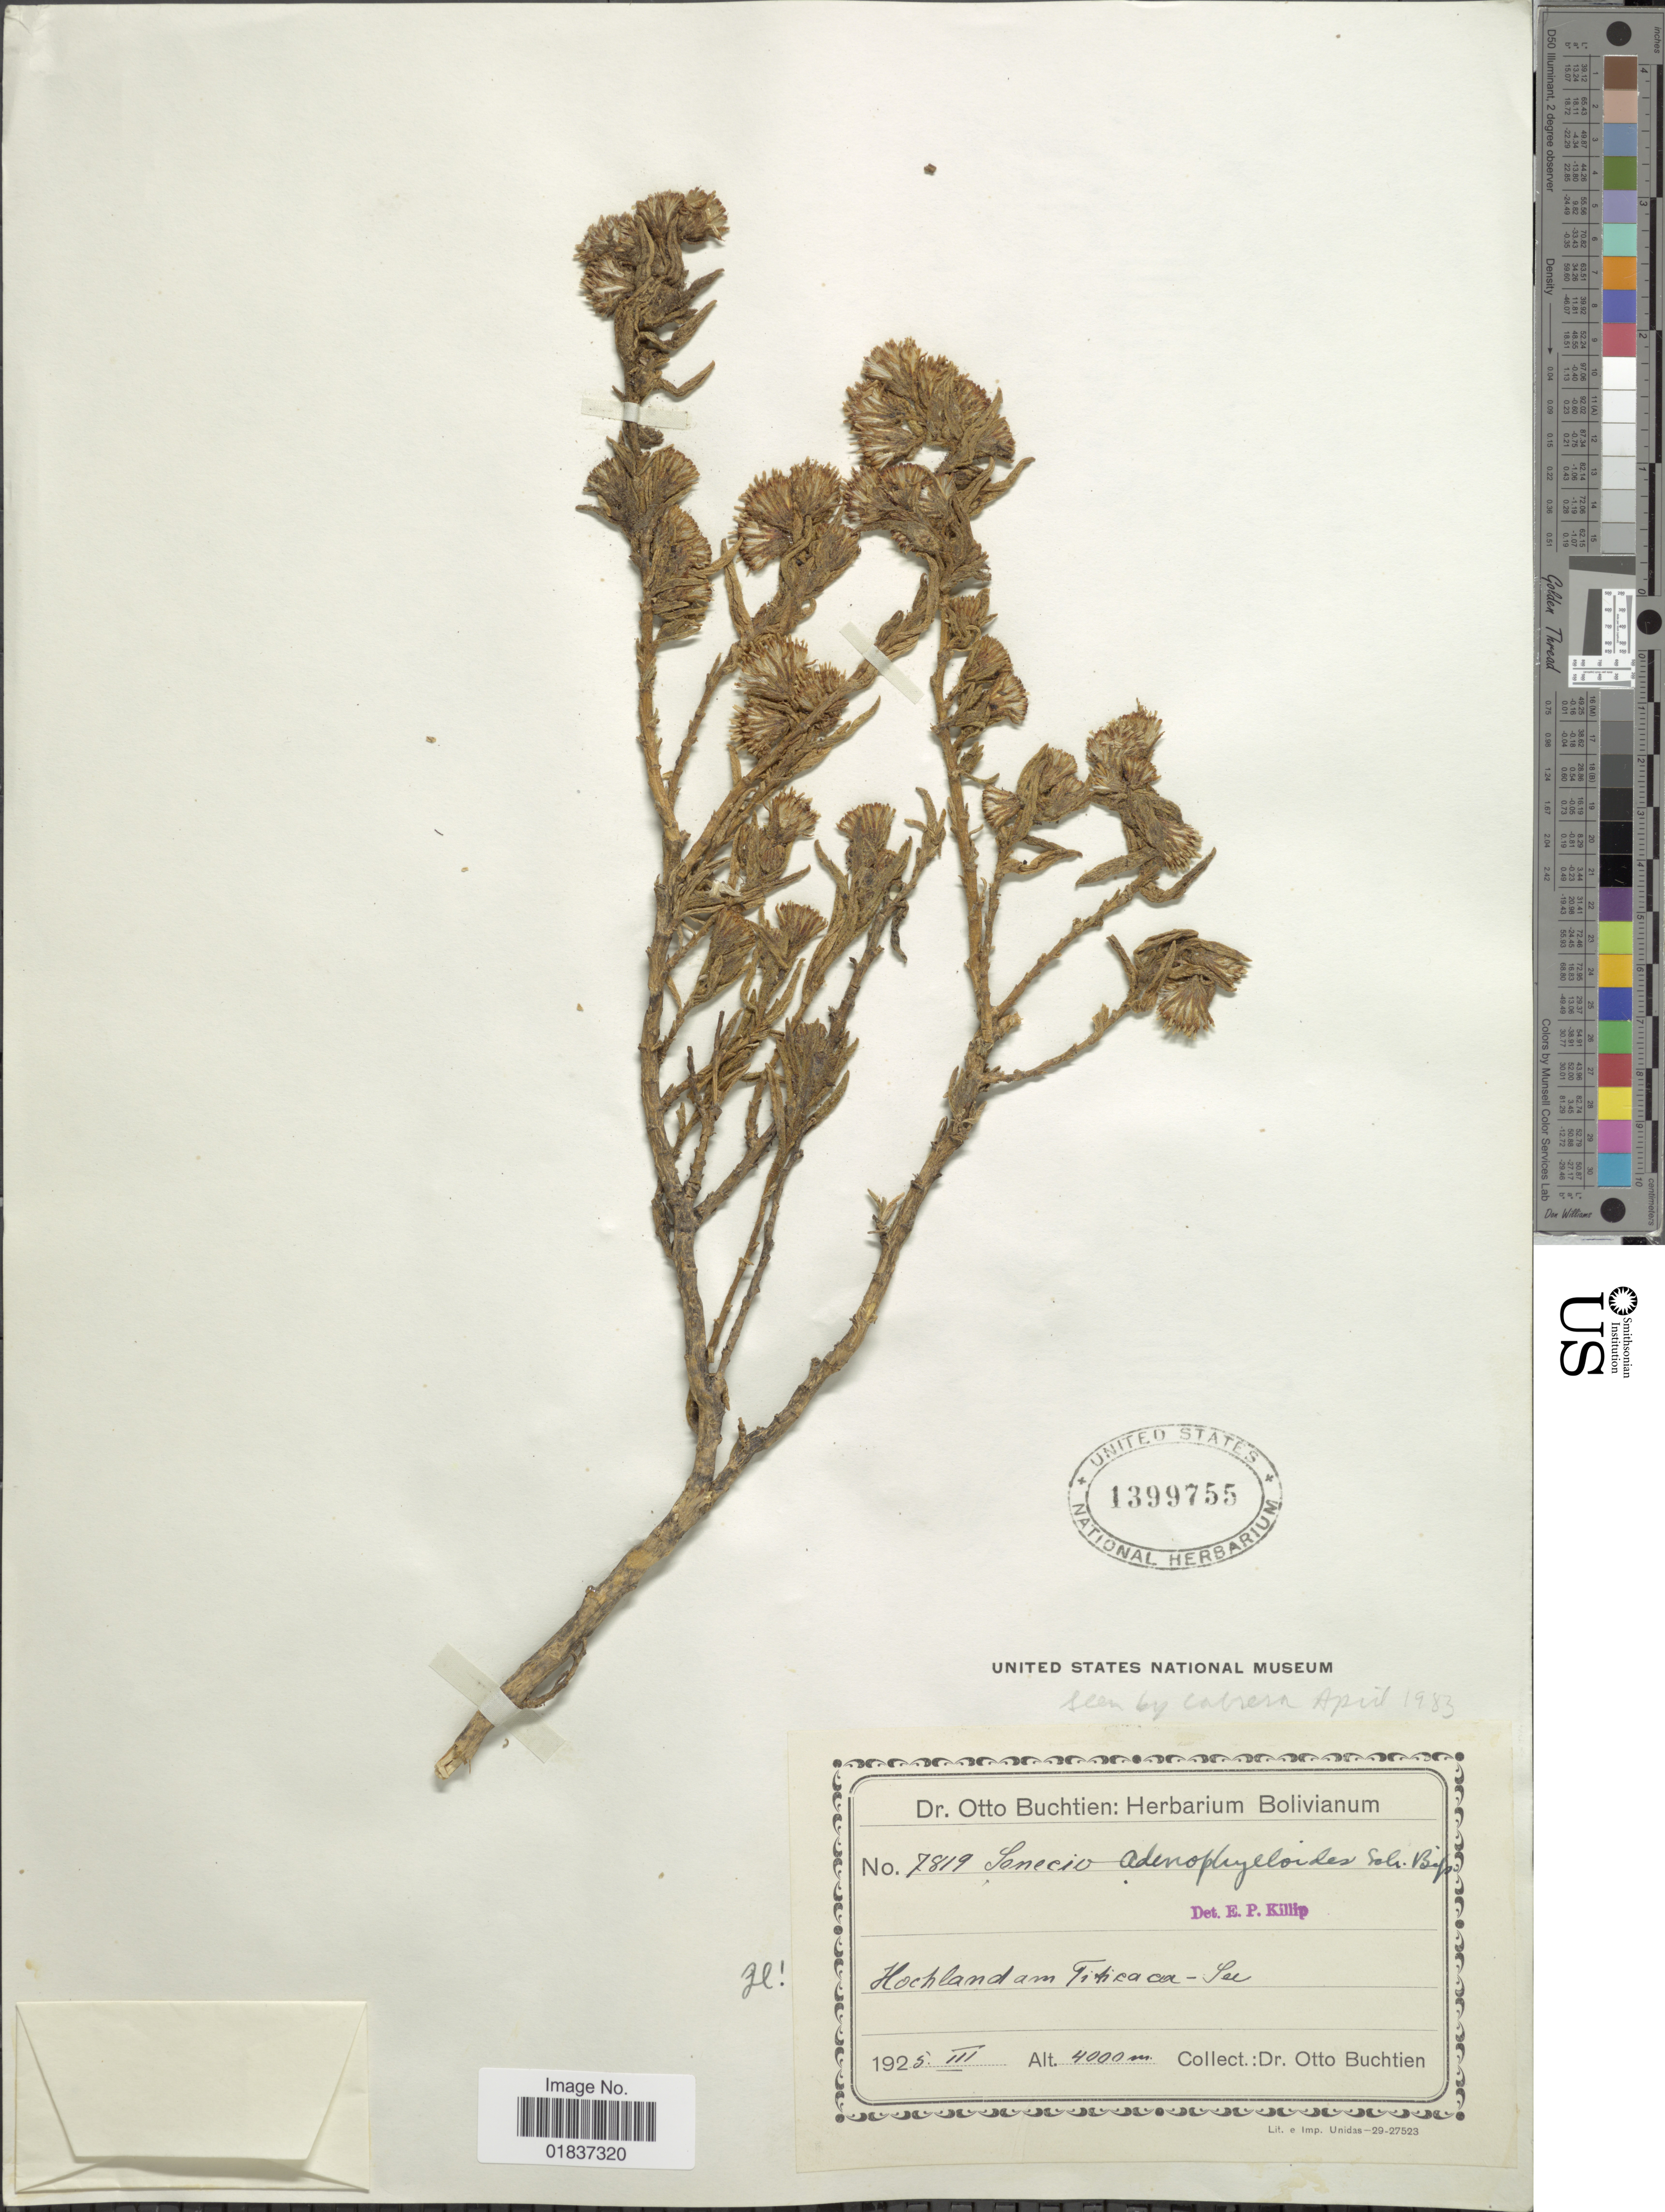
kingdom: Plantae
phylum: Tracheophyta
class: Magnoliopsida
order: Asterales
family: Asteraceae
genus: Senecio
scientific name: Senecio rufescens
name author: DC.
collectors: O. Buchtien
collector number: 7819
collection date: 1925-03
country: Bolivia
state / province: La Paz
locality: Hochland am Titicaca-Isl. (Highland at Titicaca Isla)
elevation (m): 4000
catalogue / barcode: US 1399755